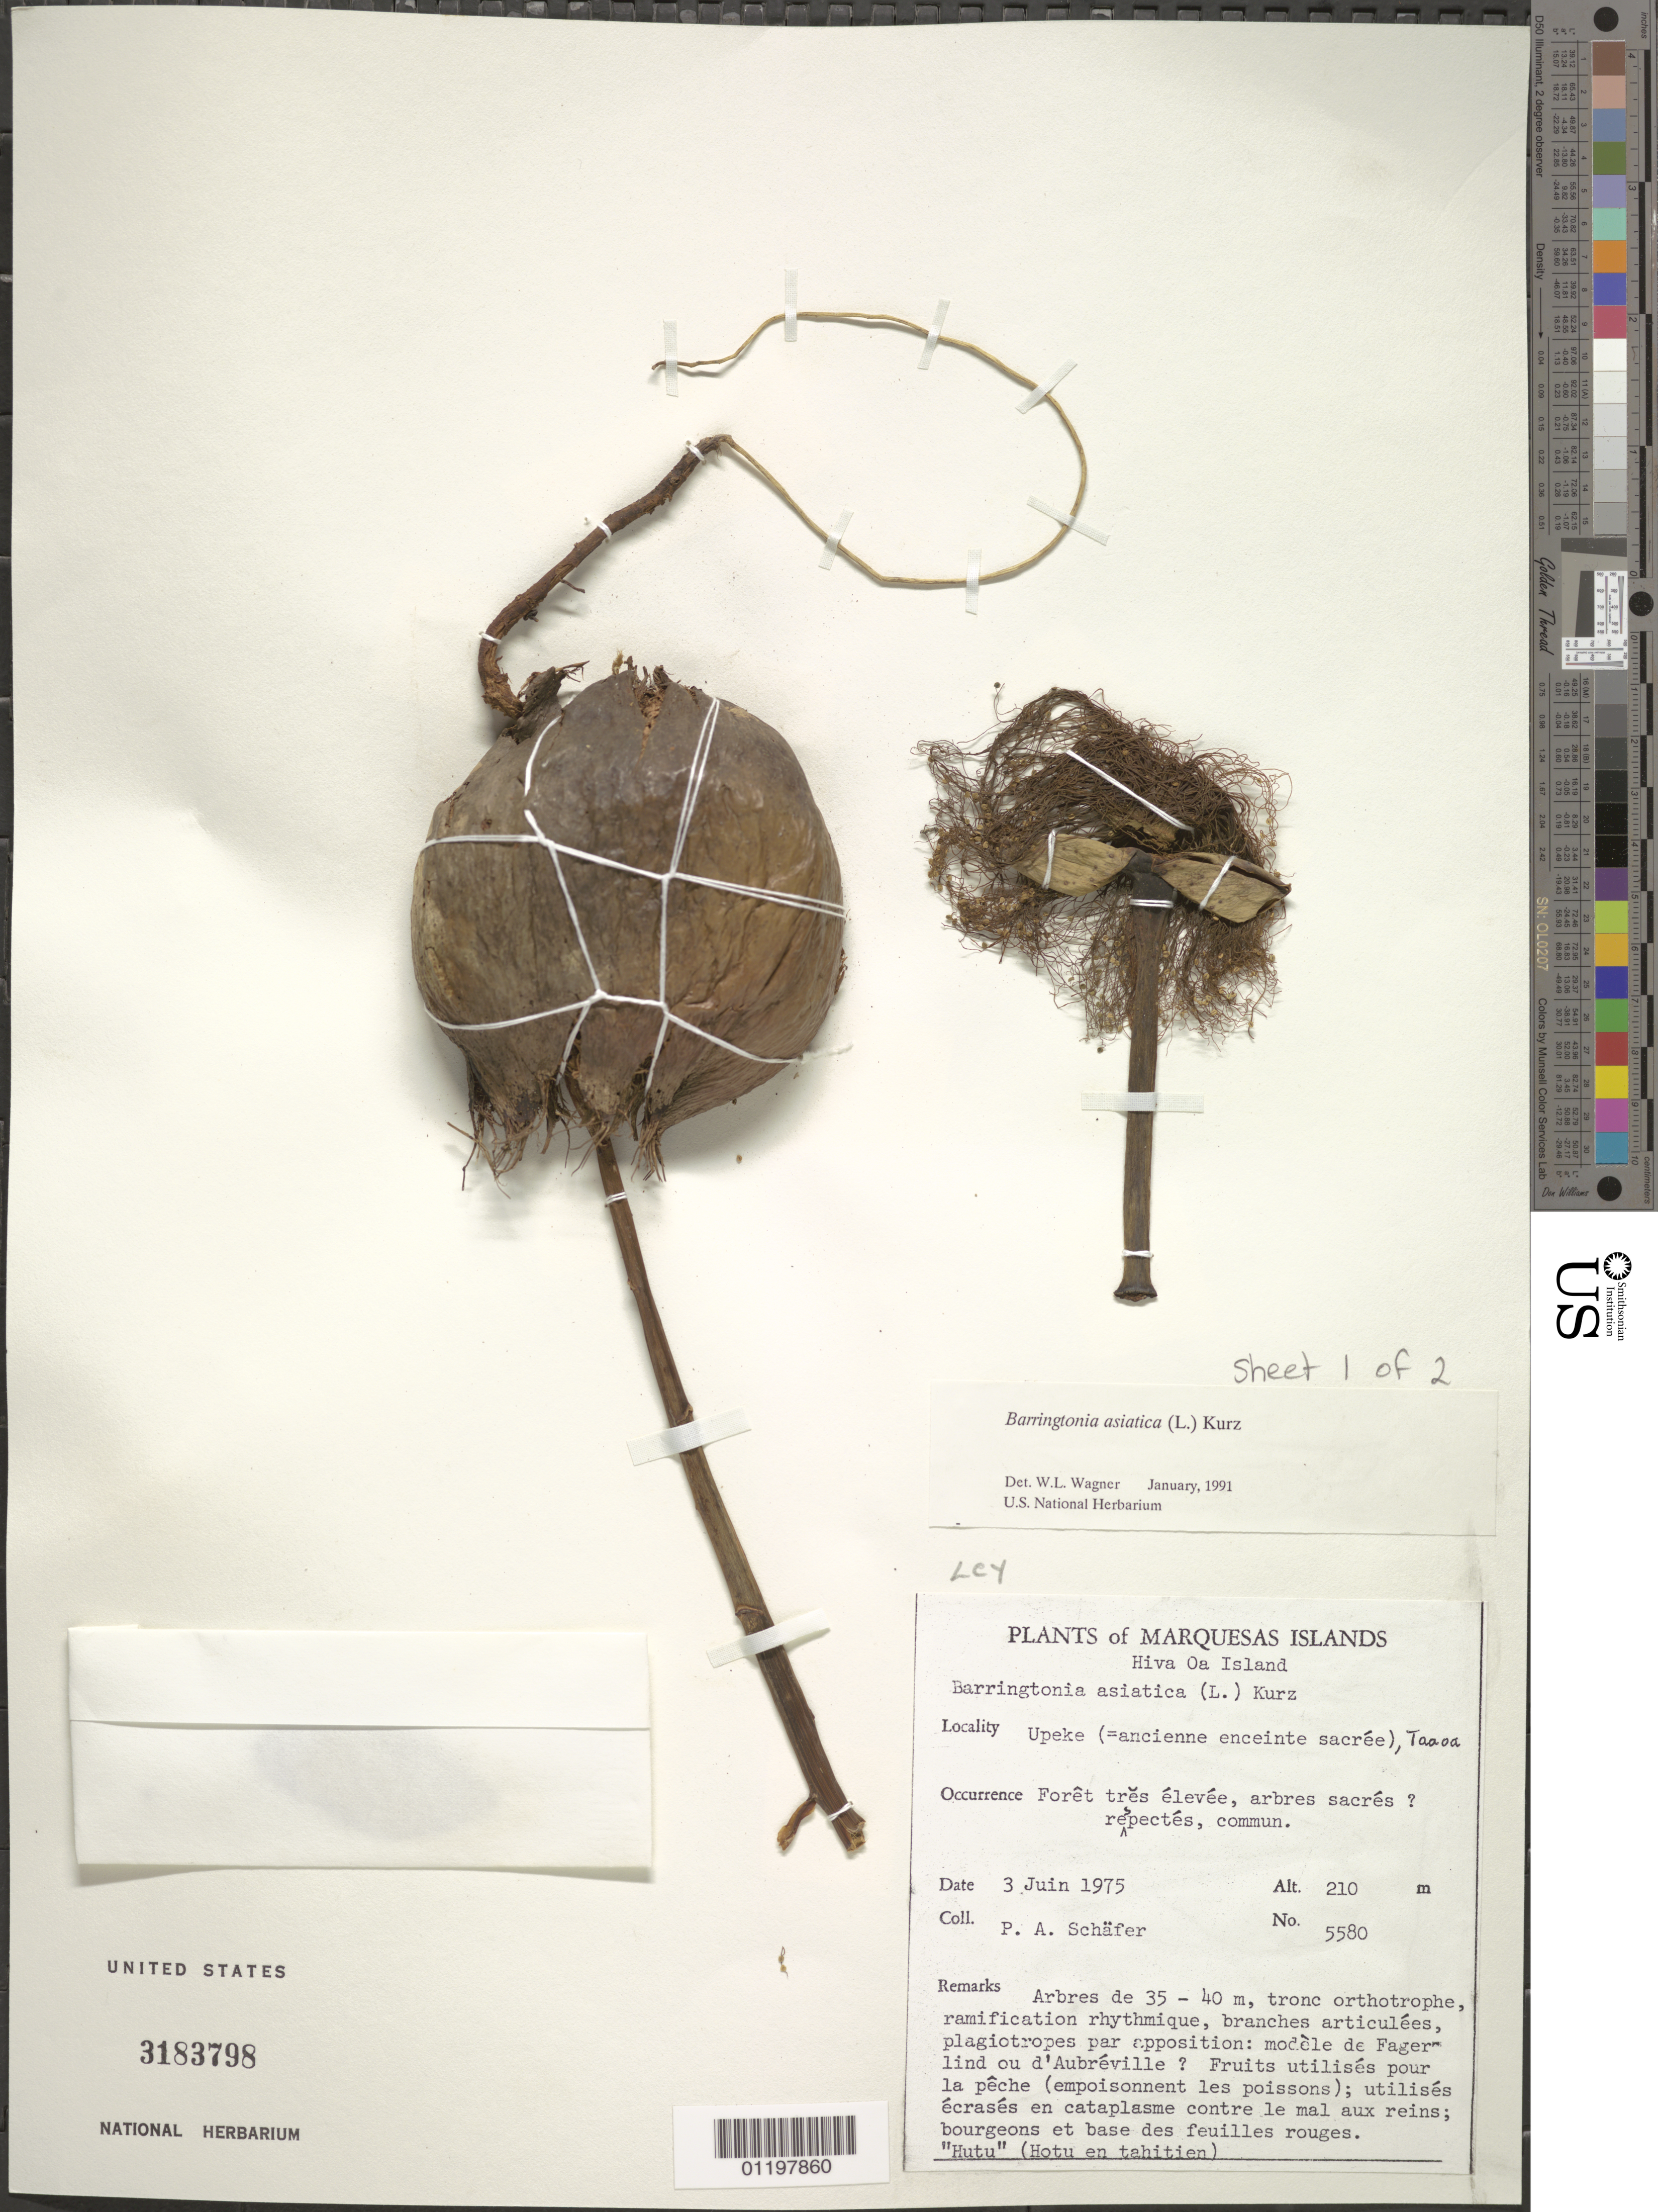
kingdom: Plantae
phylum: Tracheophyta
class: Magnoliopsida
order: Ericales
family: Lecythidaceae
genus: Barringtonia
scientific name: Barringtonia asiatica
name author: (L.) Kurz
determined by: Wagner, W. L., (BOT), Smithsonian Institution - National Museum of Natural History (UNITED STATES)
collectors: P. A. Schäfer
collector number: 5580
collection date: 1975-06-03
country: French Polynesia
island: Hiva Oa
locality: Upeke, Taaoa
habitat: Forêt trés élevée, commun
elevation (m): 210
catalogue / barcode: US 3183798